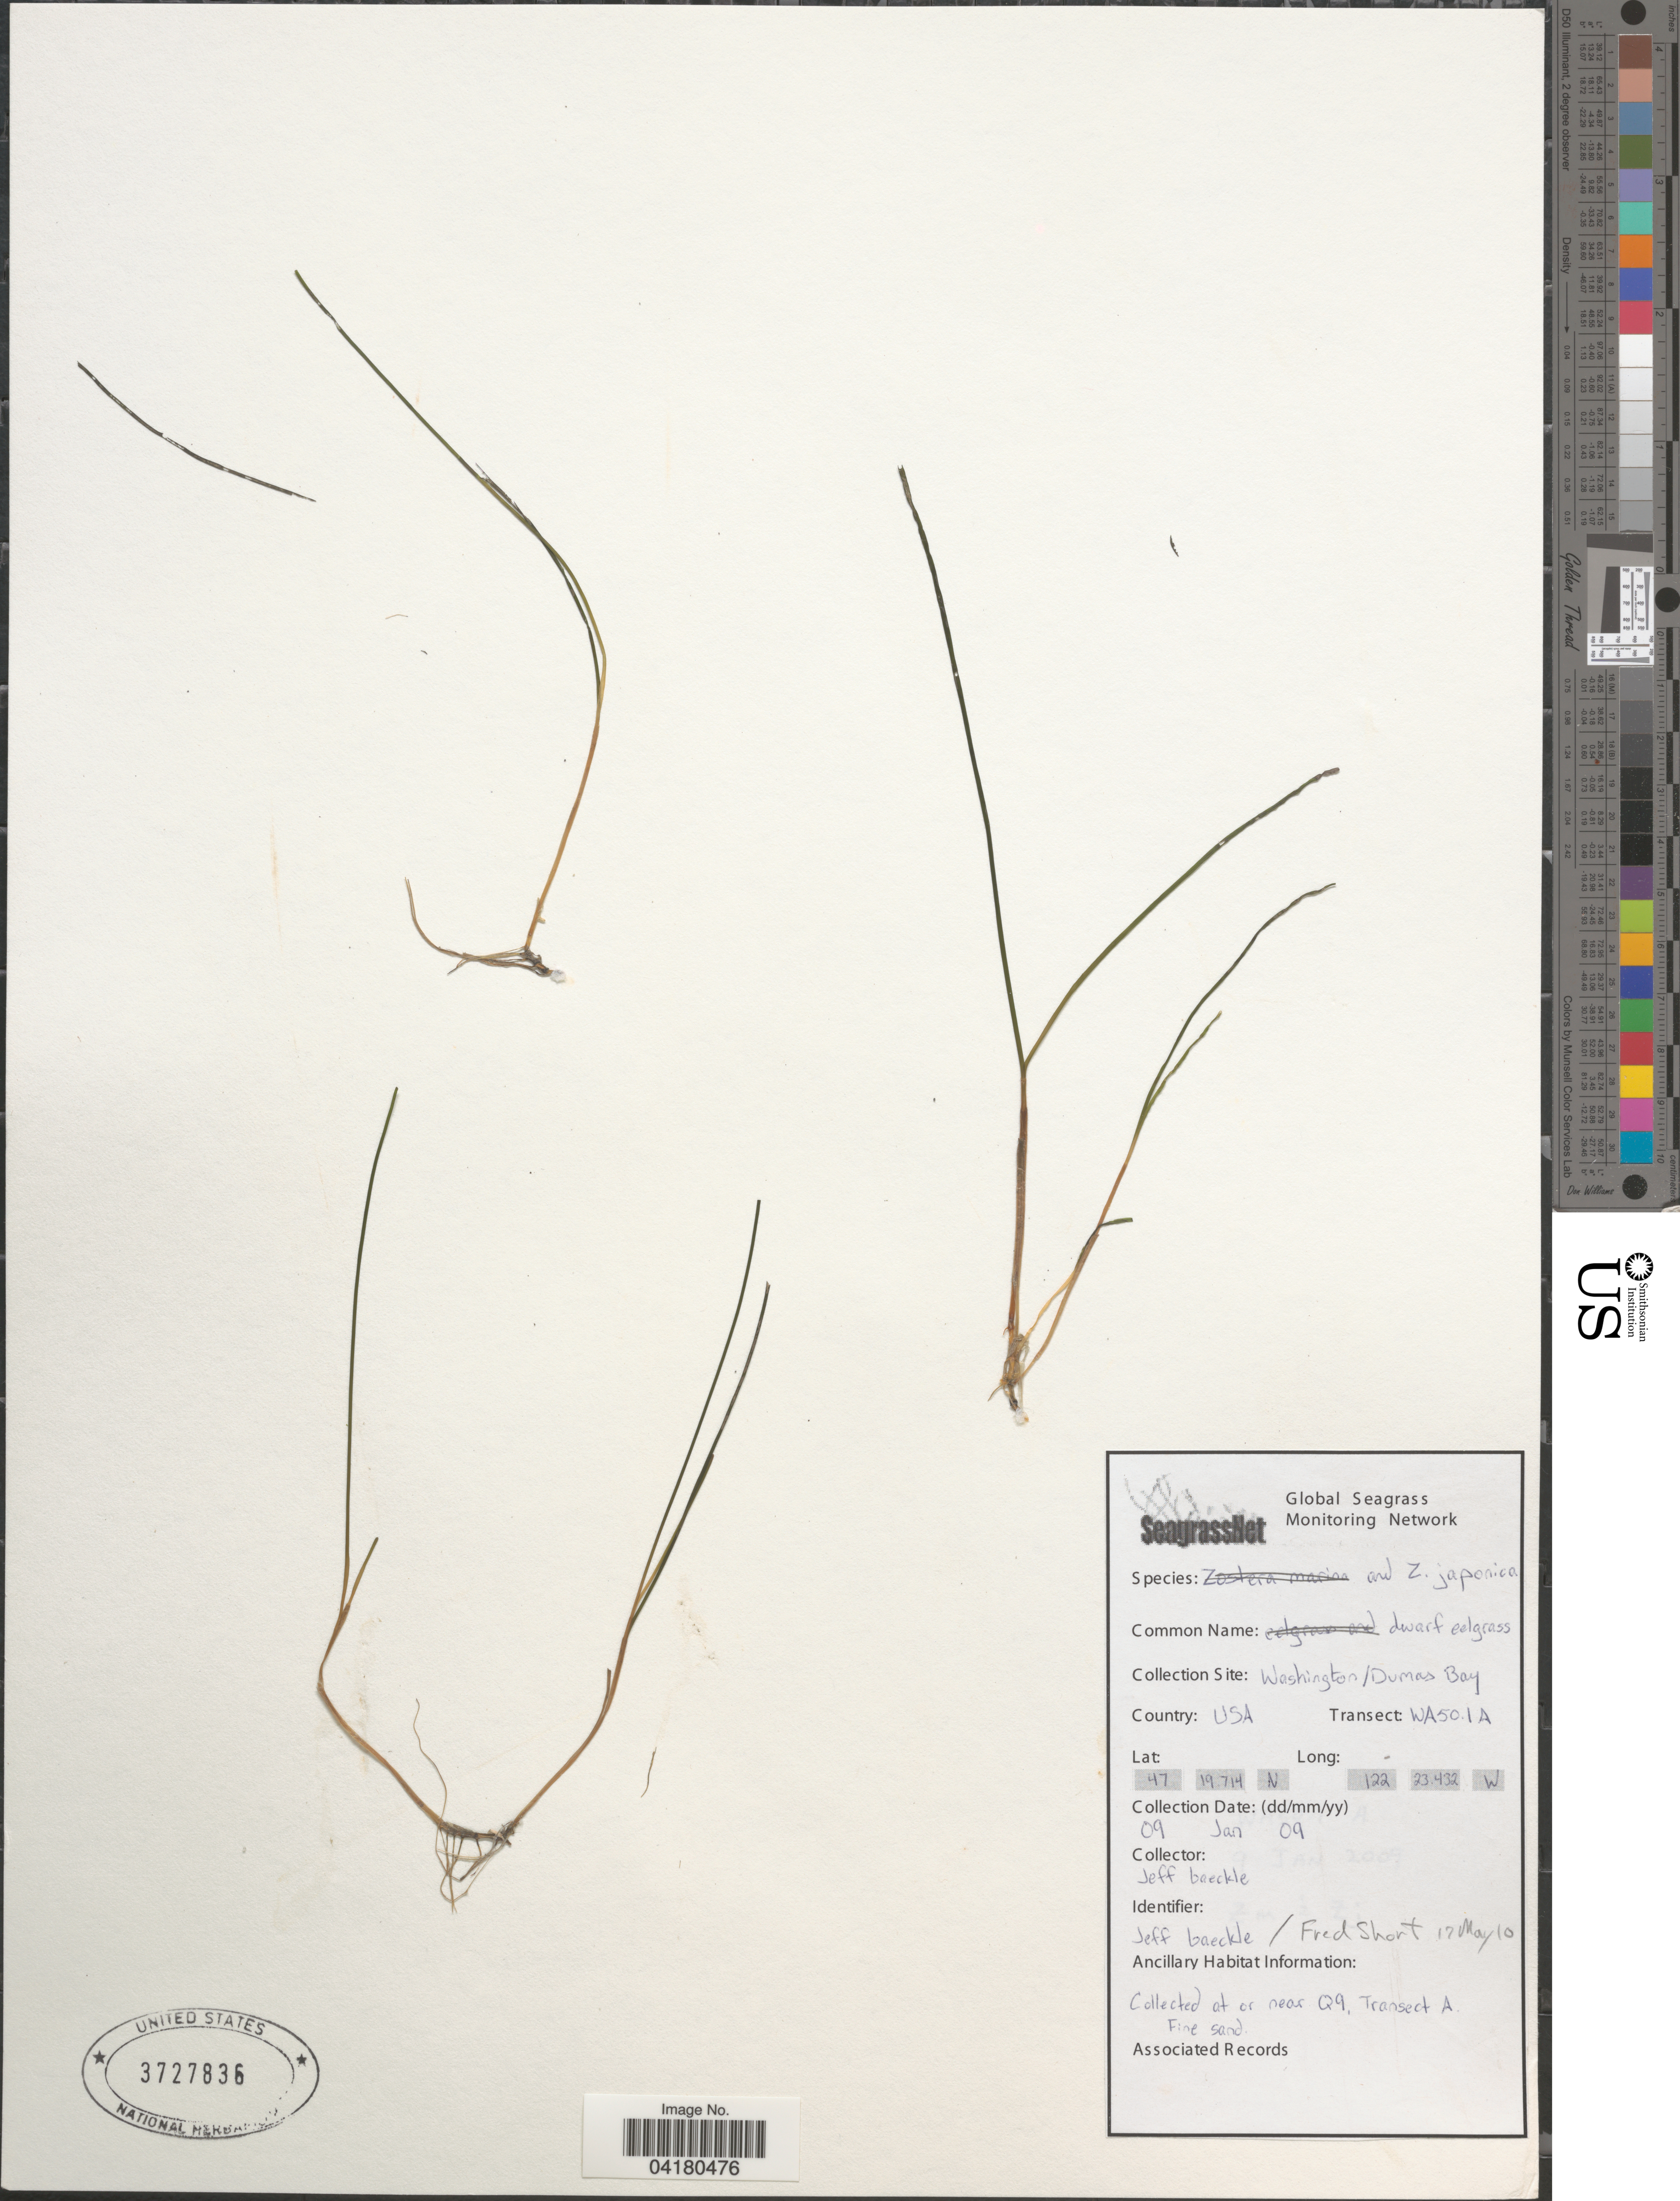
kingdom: Plantae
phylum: Tracheophyta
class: Liliopsida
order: Alismatales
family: Zosteraceae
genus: Zostera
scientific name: Zostera japonica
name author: Asch. & Graebn.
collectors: J. Gaeckle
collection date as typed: Transcribed d/m/y: 9/1/9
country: United States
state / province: Washington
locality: Collection Site: Washington / Dumas Bay. Transect: WA50.1A.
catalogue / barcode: US 3727836